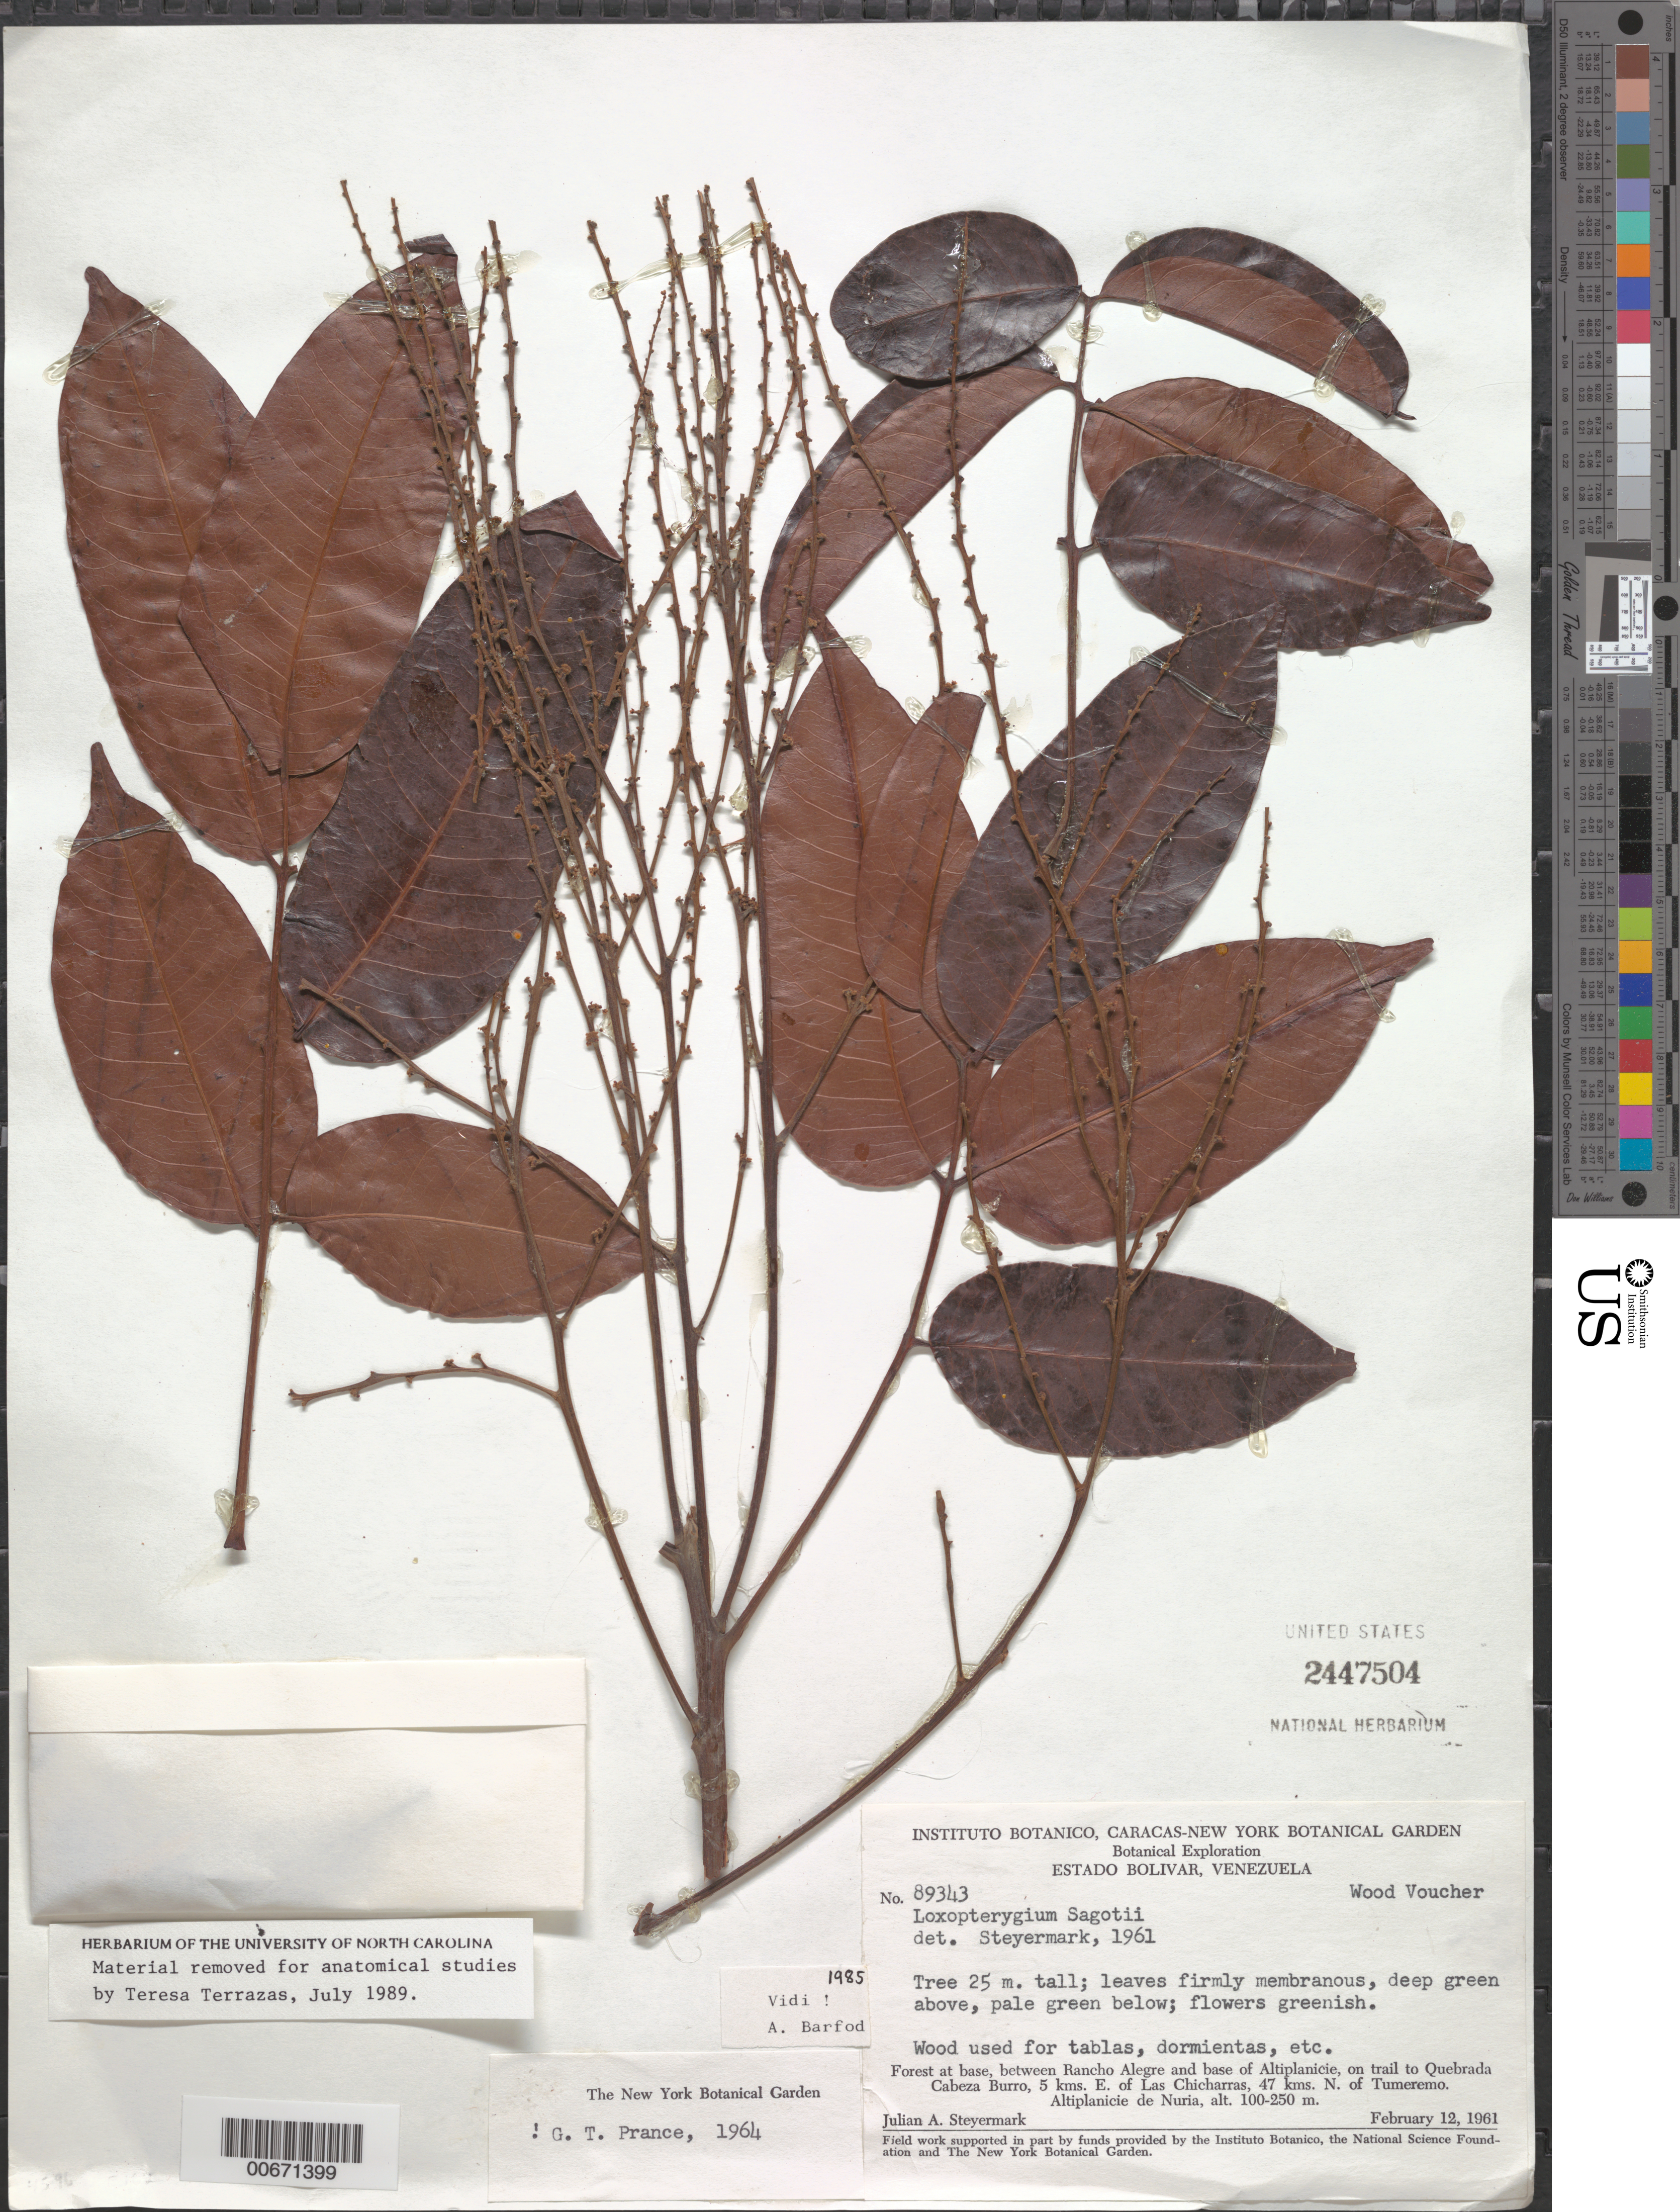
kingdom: Plantae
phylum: Tracheophyta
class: Magnoliopsida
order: Sapindales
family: Anacardiaceae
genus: Loxopterygium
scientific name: Loxopterygium sagotii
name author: Hook. f.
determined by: Barfod, A.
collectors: J. Steyermark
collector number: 89343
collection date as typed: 12-Feb-61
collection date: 1961-02-12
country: Venezuela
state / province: Bolívar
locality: Altiplanicie de Nuria, betw. Rancho Alegre and base of Altiplanicie, on trail to Quebrada Cabeza Burro, 5 km E of Las Chicharras, 47 km N of Tumeremo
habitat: Forest at base between Rancho Alegre and base of Altiplanicie;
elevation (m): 100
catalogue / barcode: US 2447504